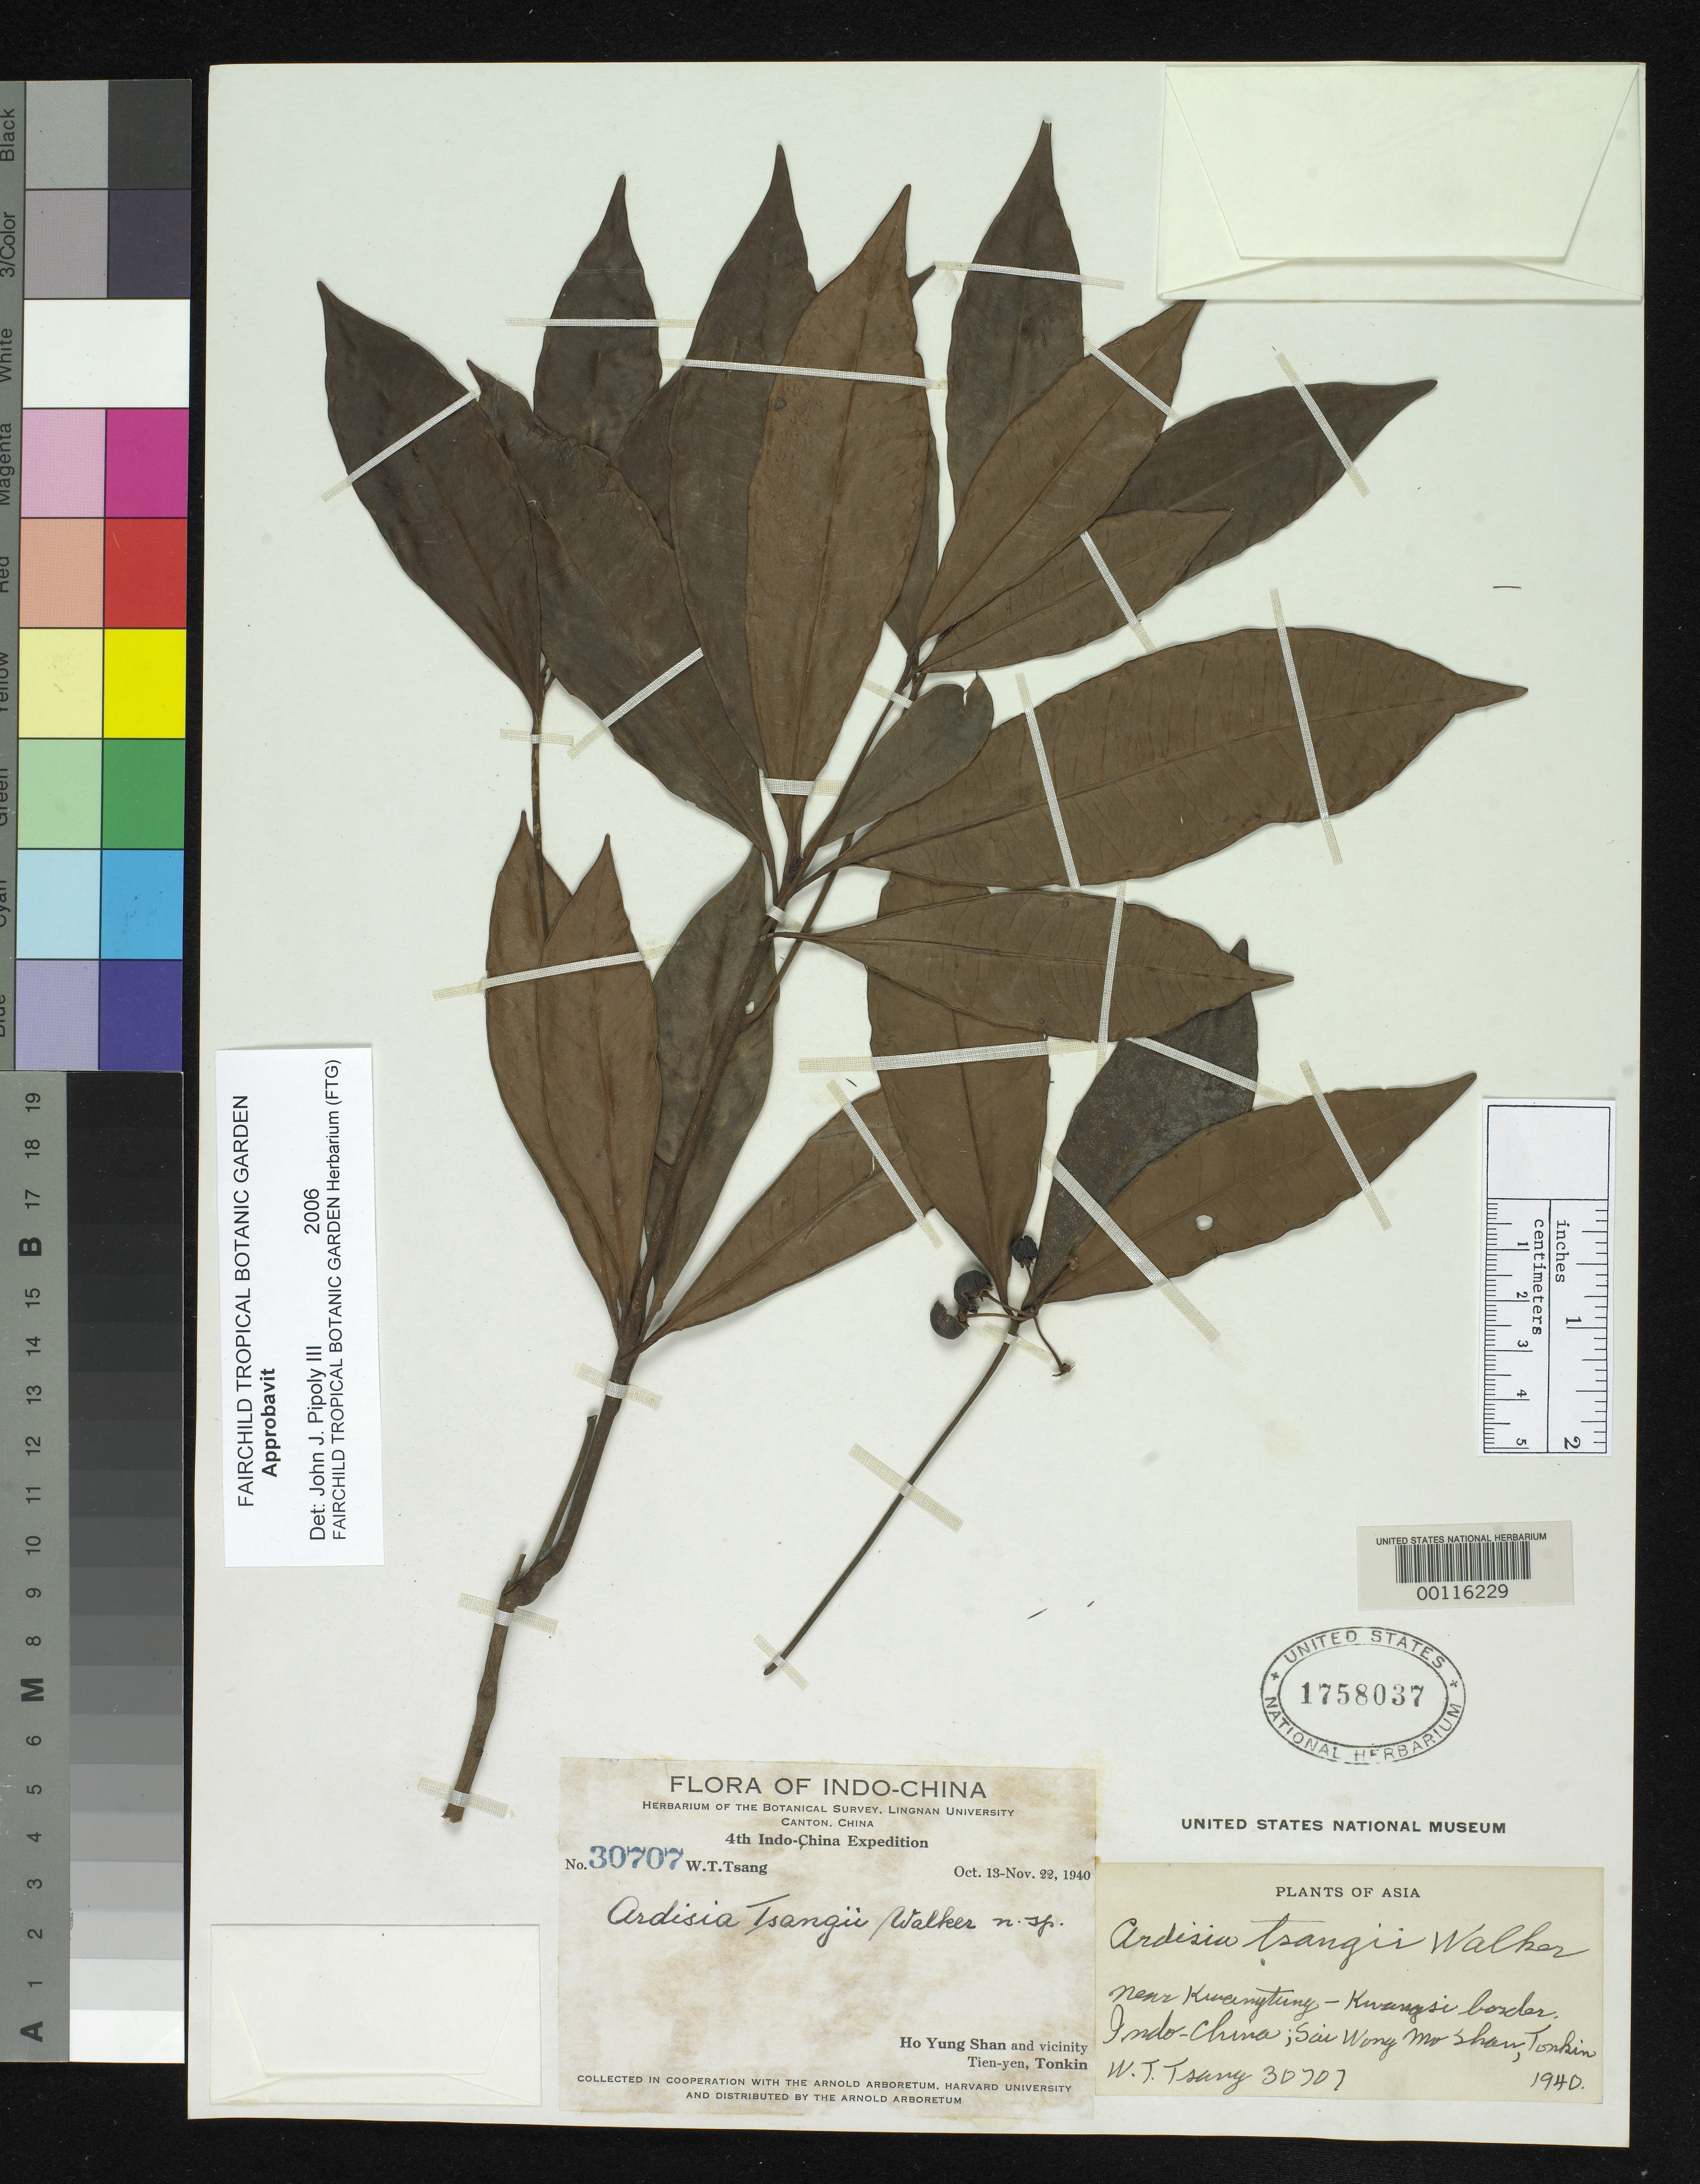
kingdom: Plantae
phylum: Tracheophyta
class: Magnoliopsida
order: Ericales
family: Primulaceae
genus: Ardisia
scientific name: Ardisia tsangii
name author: E. Walker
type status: Isotype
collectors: W. T. Tsang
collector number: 30707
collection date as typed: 13 Oct 1940 to 22 Nov 1940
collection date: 1940-10-13/1940-11-22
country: Vietnam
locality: Ho Yung Shan, Tien-yen, near Kwangtung-Kangsi-Tonkin border.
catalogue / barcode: US 1758037